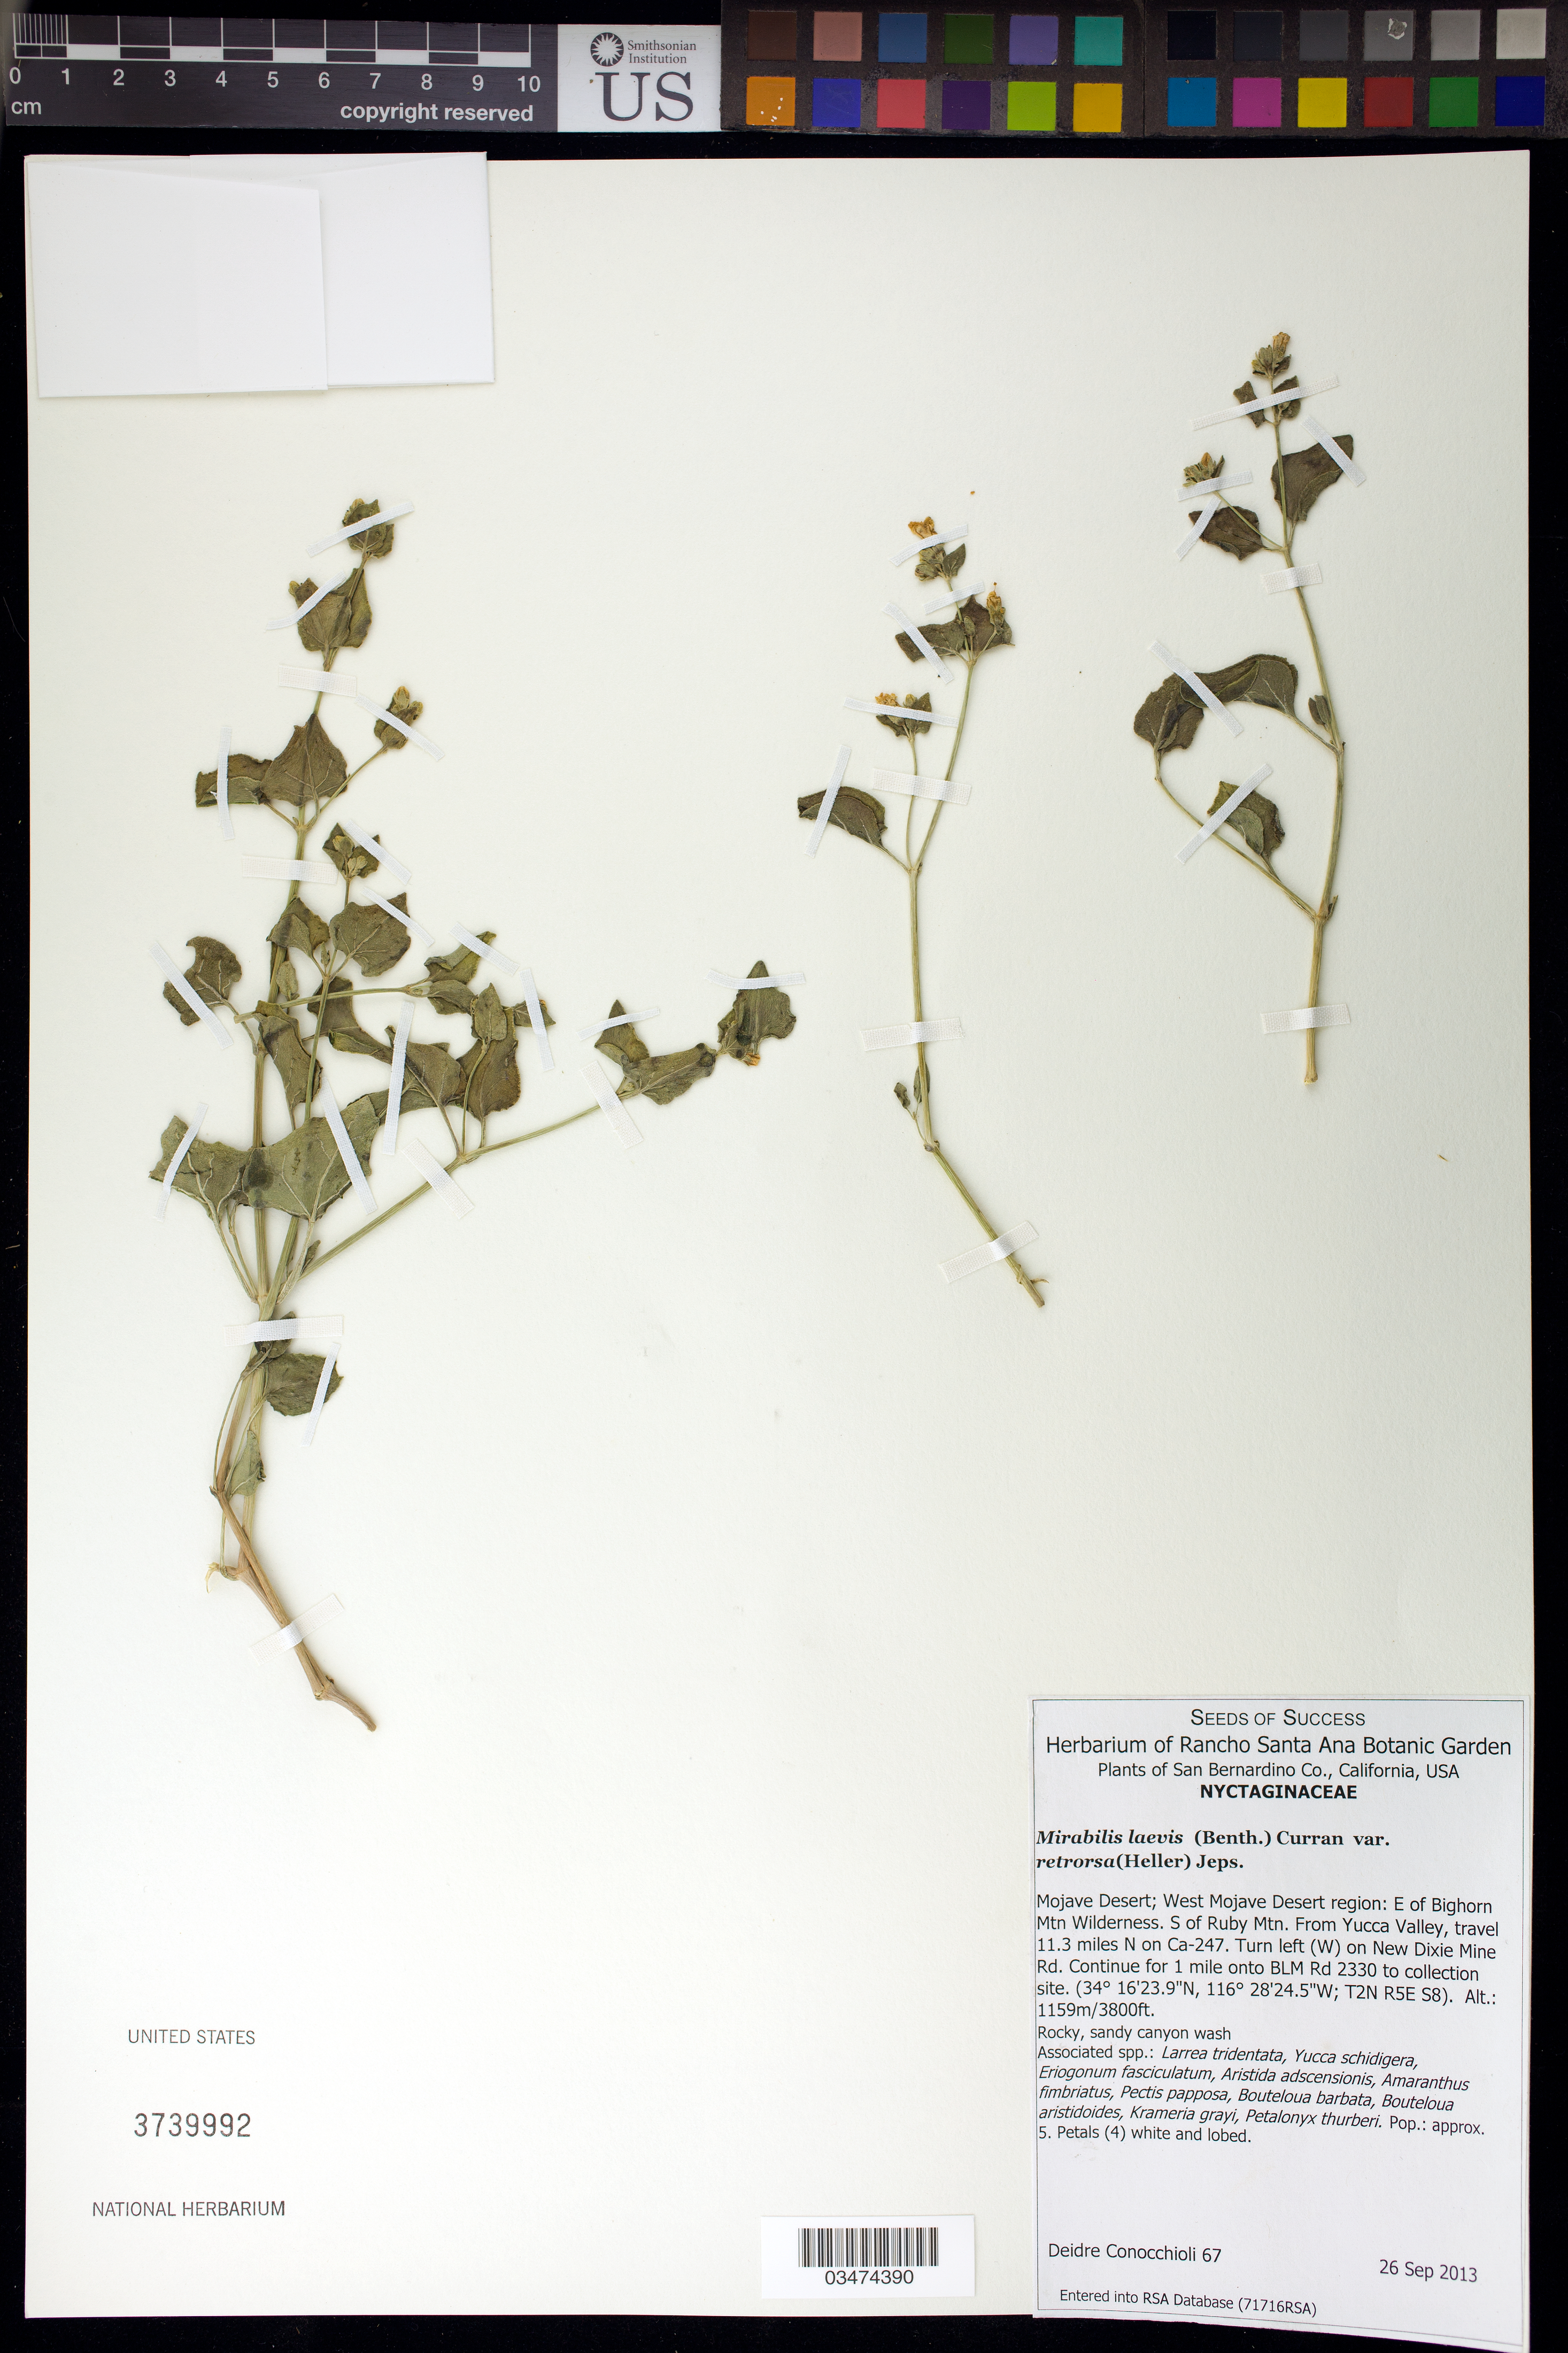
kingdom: Plantae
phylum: Tracheophyta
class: Magnoliopsida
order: Caryophyllales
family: Nyctaginaceae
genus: Mirabilis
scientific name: Mirabilis laevis var. retrorsa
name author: (A. Heller) Jeps.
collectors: D. Conocchioli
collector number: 67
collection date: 2013-09-26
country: United States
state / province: California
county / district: San Bernardino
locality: West Mojave Desert region: E of Bighorn Mtn Wilderness, S of Ruby Mtn. From Yucca Valley 11.3 mi. N on CA-247, turl left (W) on New Dixie Mine Rd. for 1 mi. onto BLM Rd 2330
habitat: Rocky, sandy canyon wash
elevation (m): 1159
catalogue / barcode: US 3739992